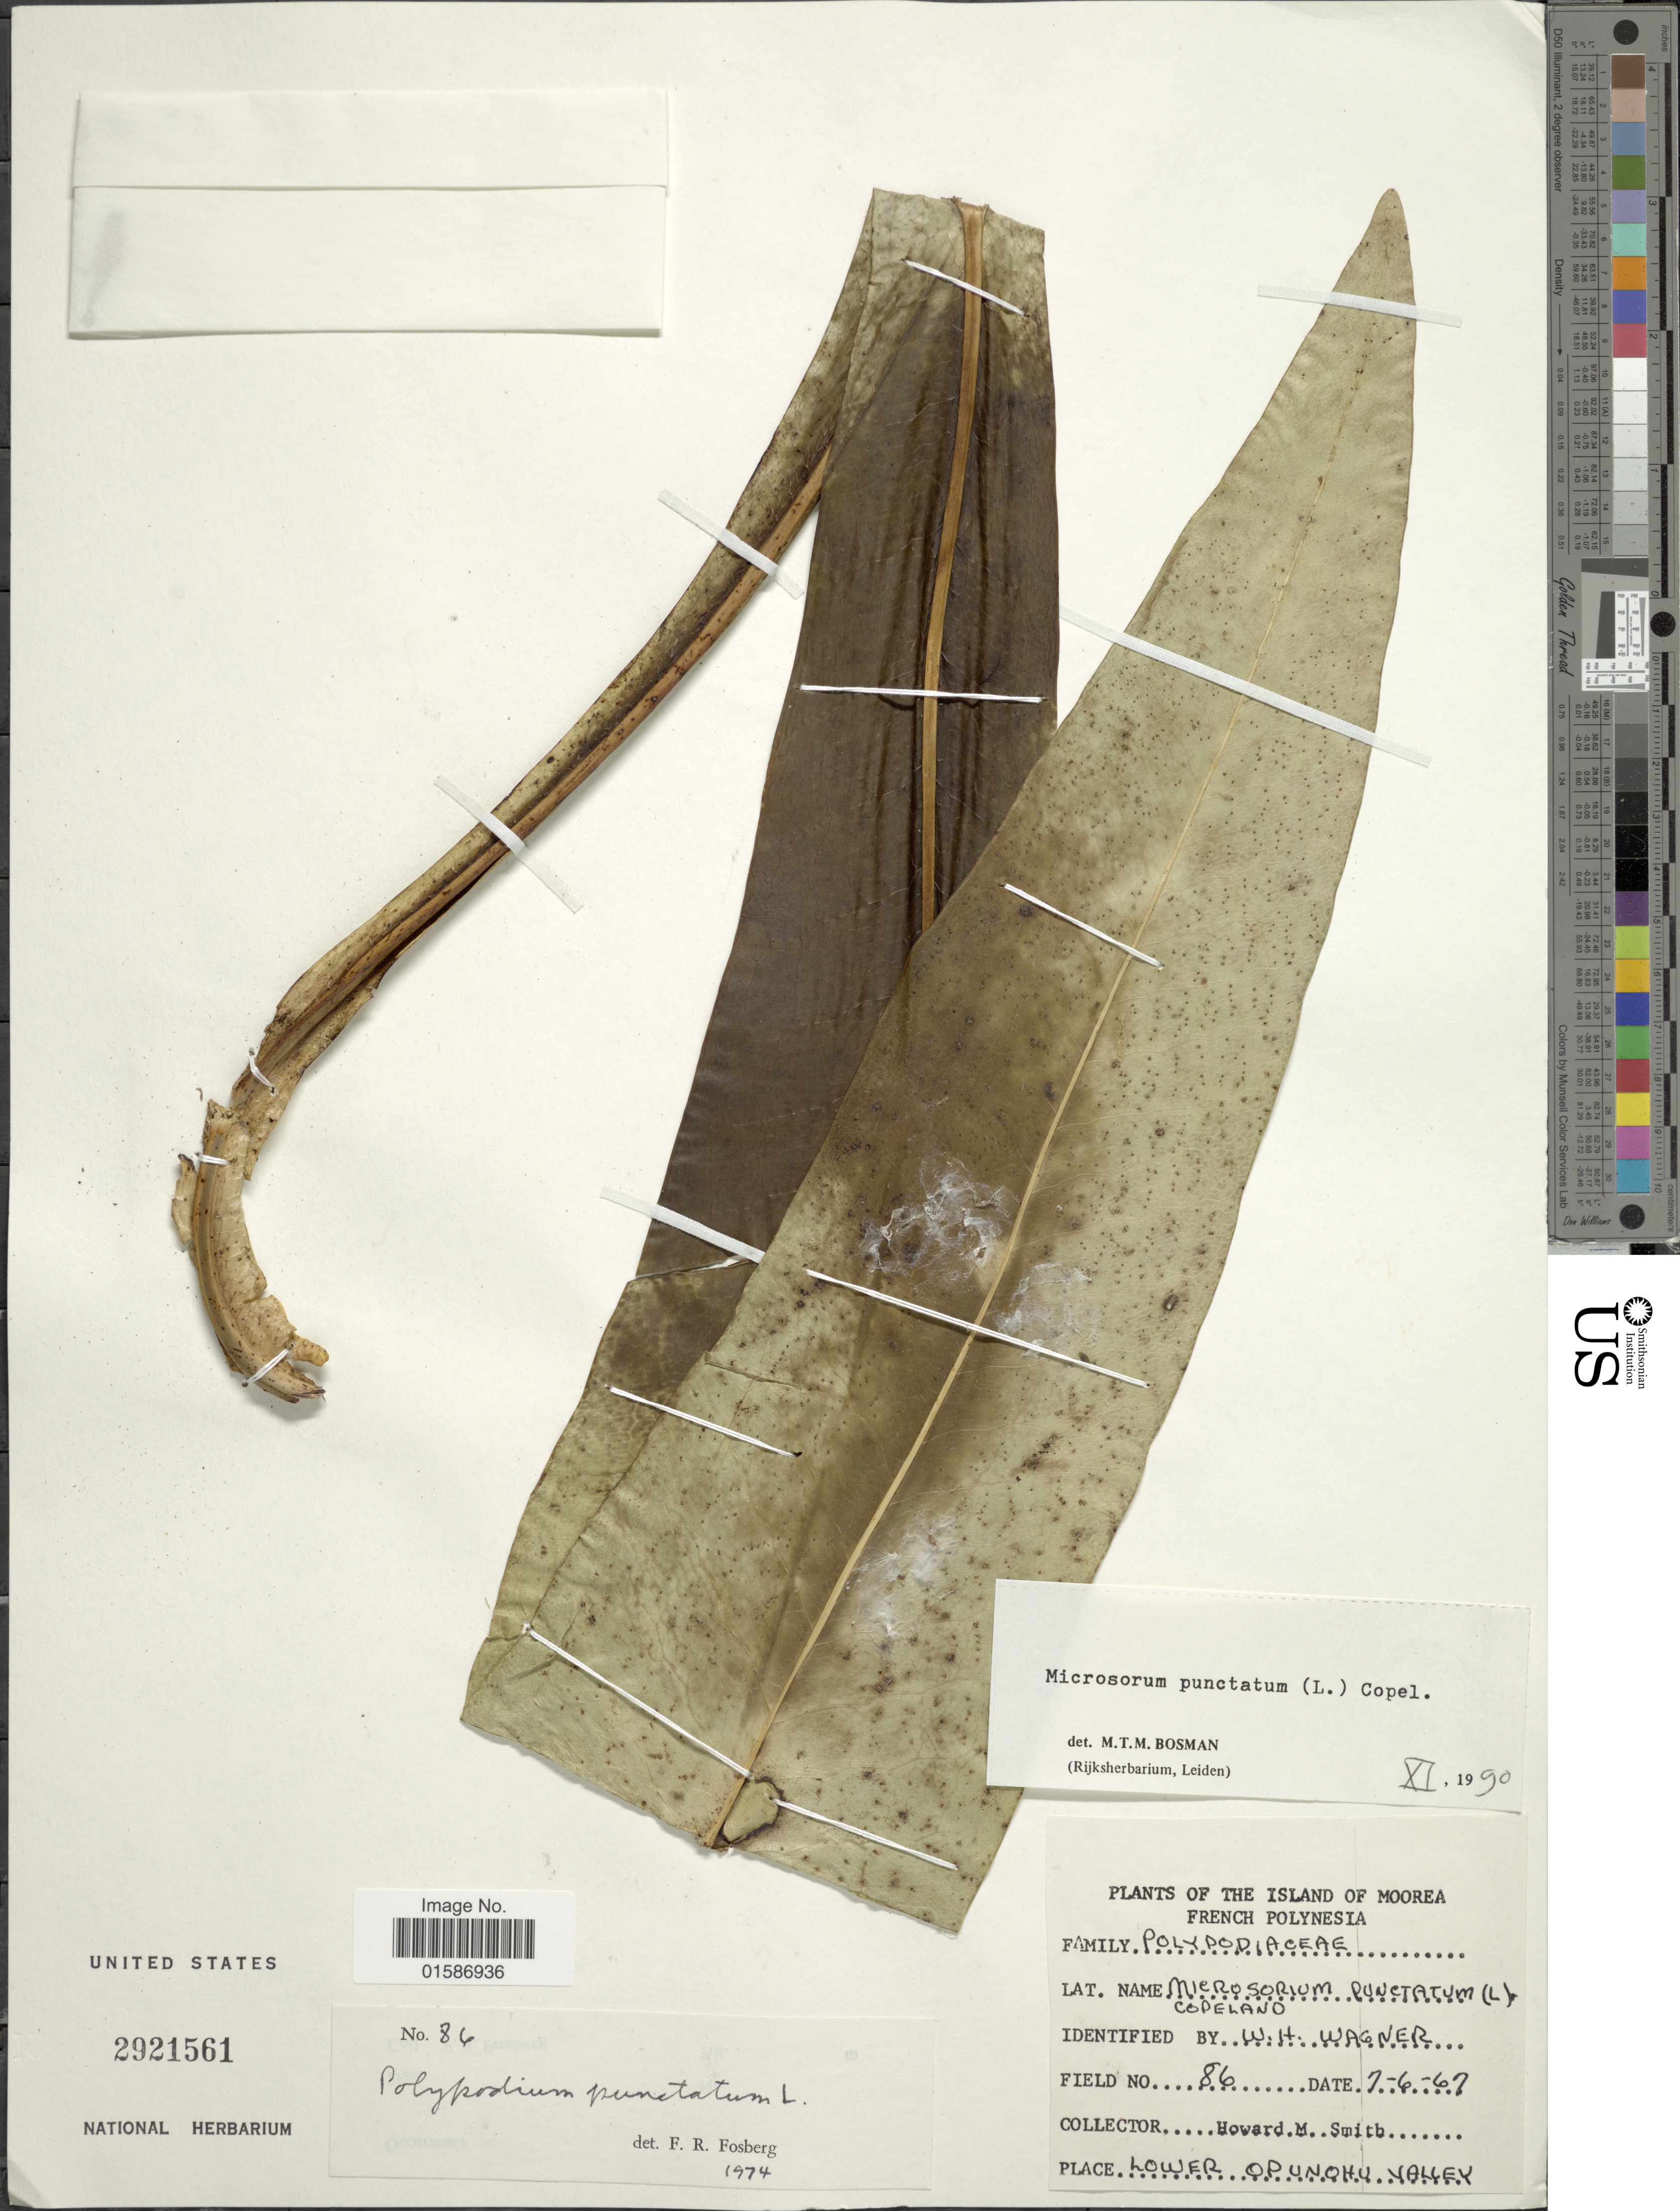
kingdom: Plantae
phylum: Tracheophyta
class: Polypodiopsida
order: Polypodiales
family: Polypodiaceae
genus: Microsorum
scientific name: Microsorum punctatum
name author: (L.) Copel.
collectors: H. M. Smith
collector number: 86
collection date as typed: Transcribed d/m/y: 7/6/67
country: French Polynesia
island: Moorea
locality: The Island of Moorea, Lower Opunohu Valley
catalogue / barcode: US 2921561